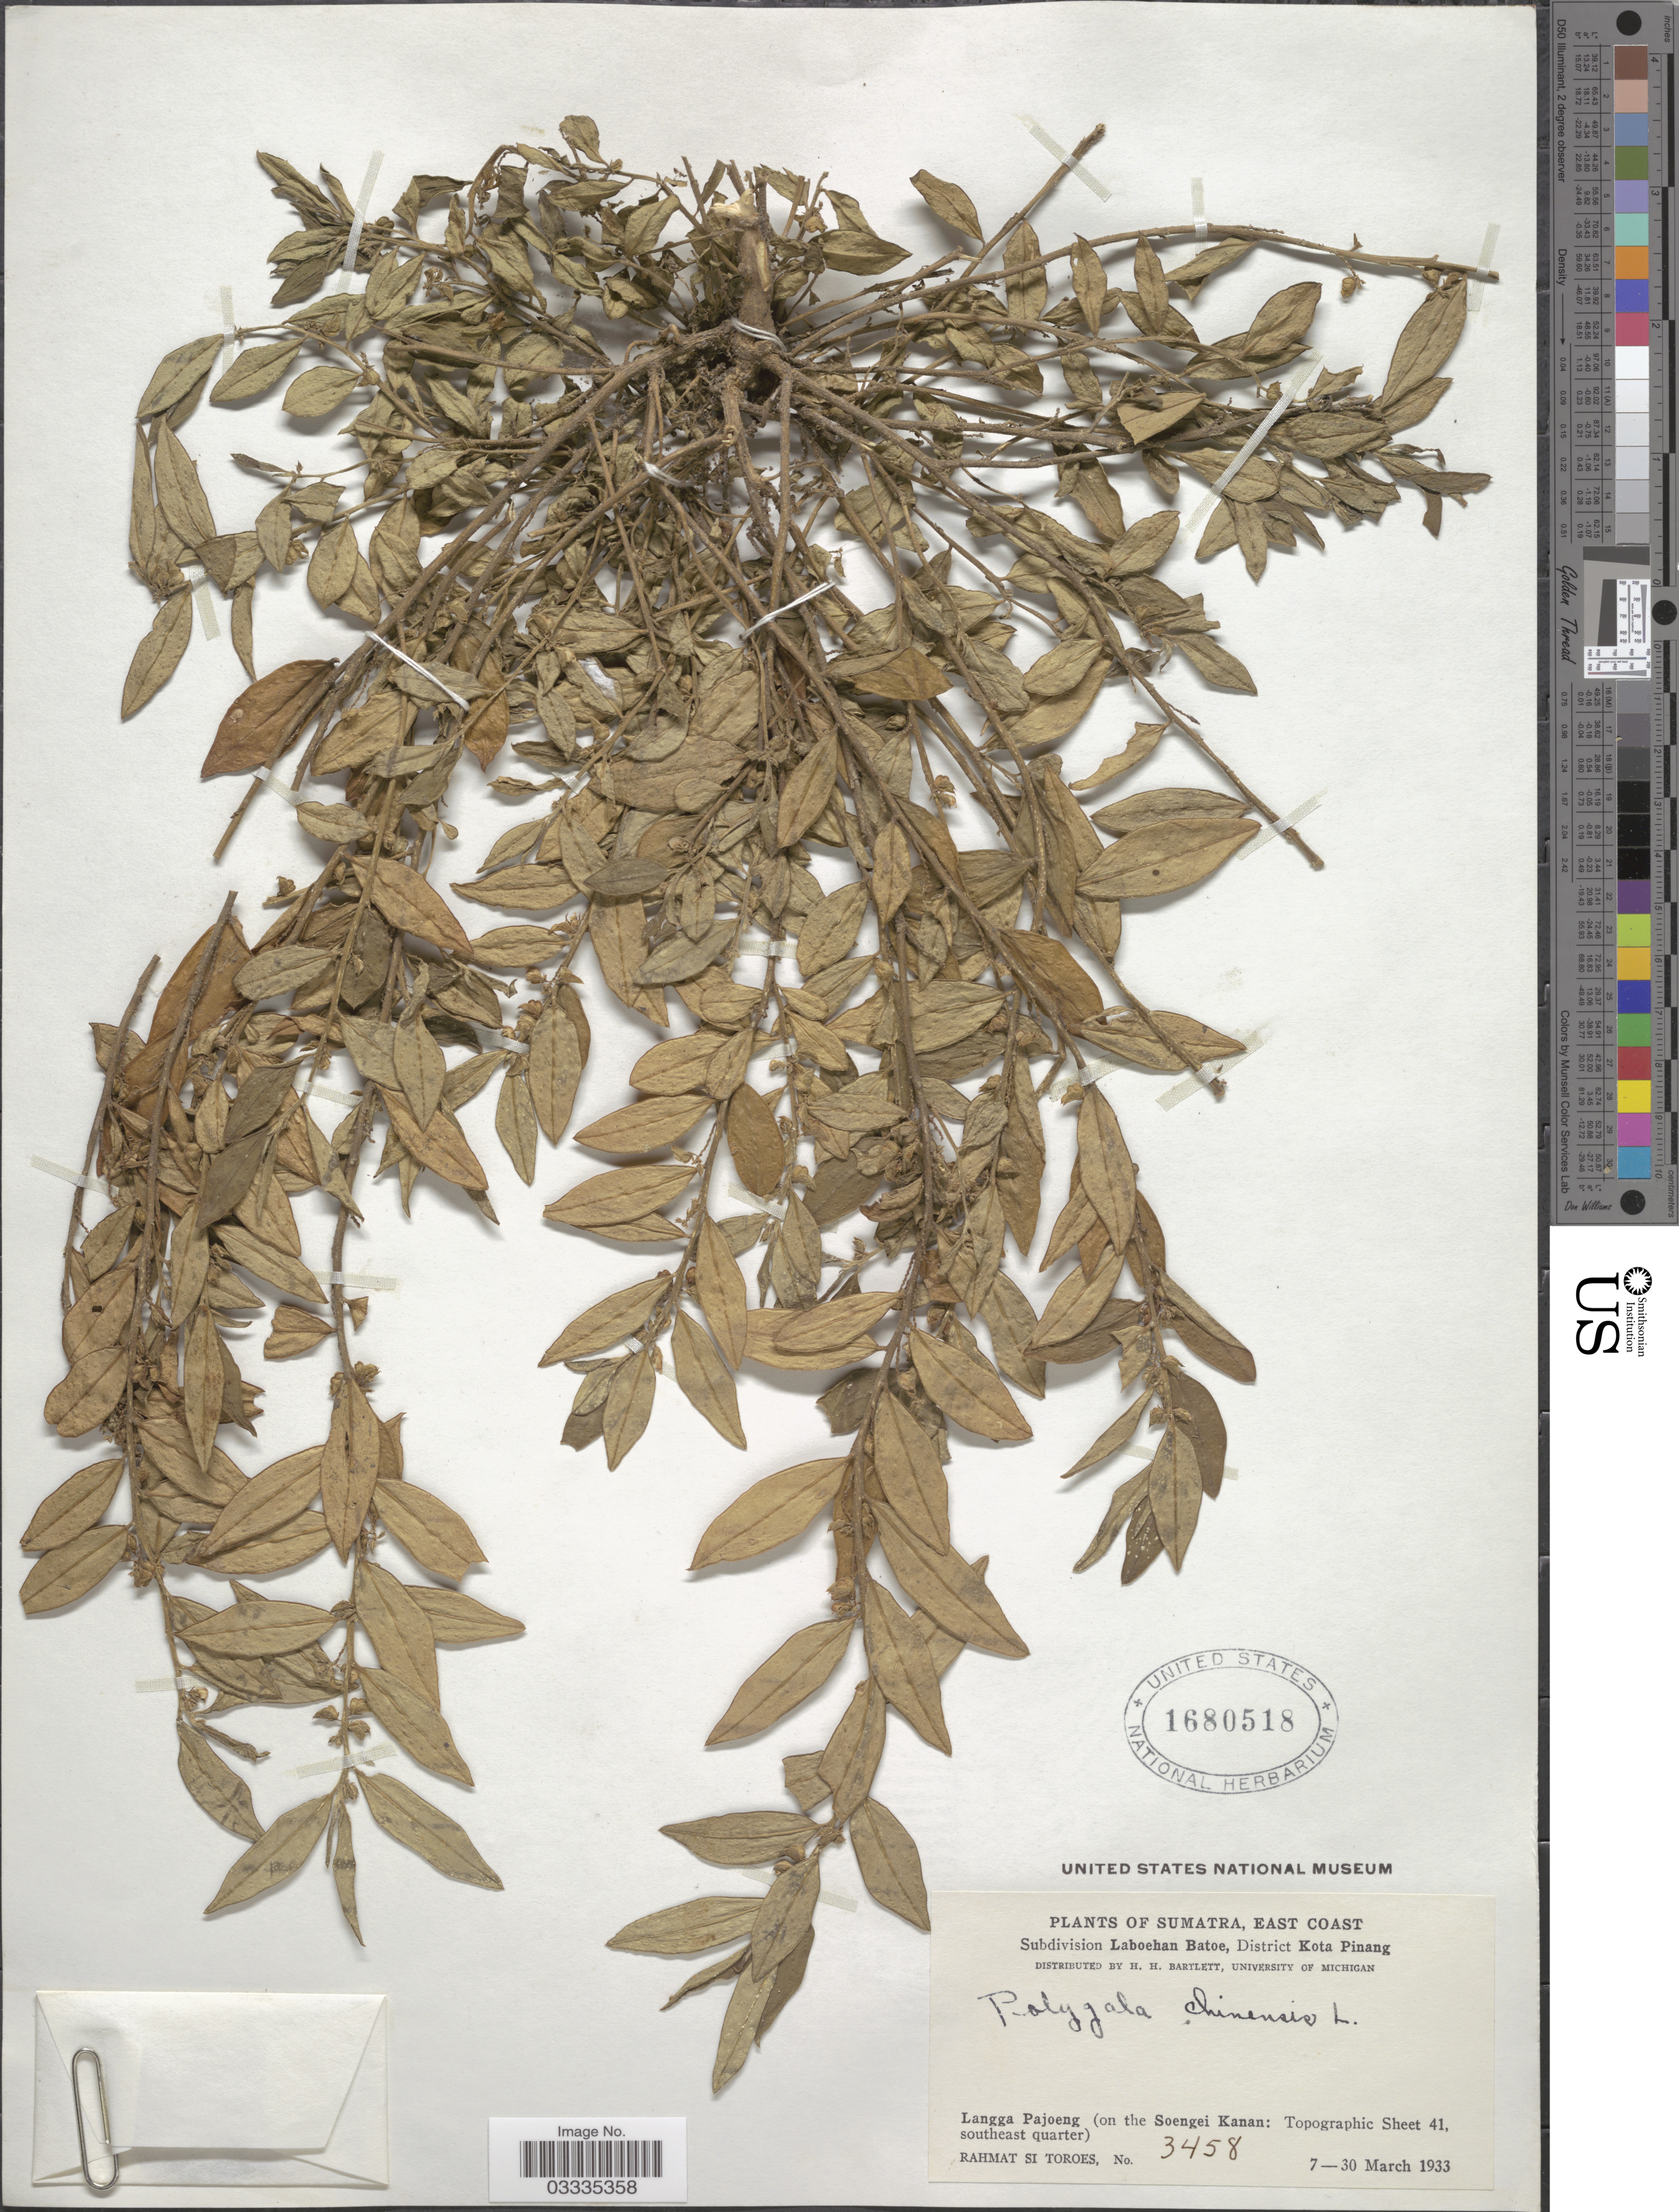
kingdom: Plantae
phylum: Tracheophyta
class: Magnoliopsida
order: Fabales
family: Polygalaceae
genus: Polygala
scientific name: Polygala chinensis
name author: L.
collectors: Rahmat Si Boeea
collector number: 3458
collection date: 1933-03-07/1933-03-30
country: Indonesia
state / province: Sumatra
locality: East Coast. Subdivision Laboehan Batoe, District Kota Pinang. Langga Pajoeng (on the Soengei Kanan: Topographic Sheet 41, southeast quarter).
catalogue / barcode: US 1680518